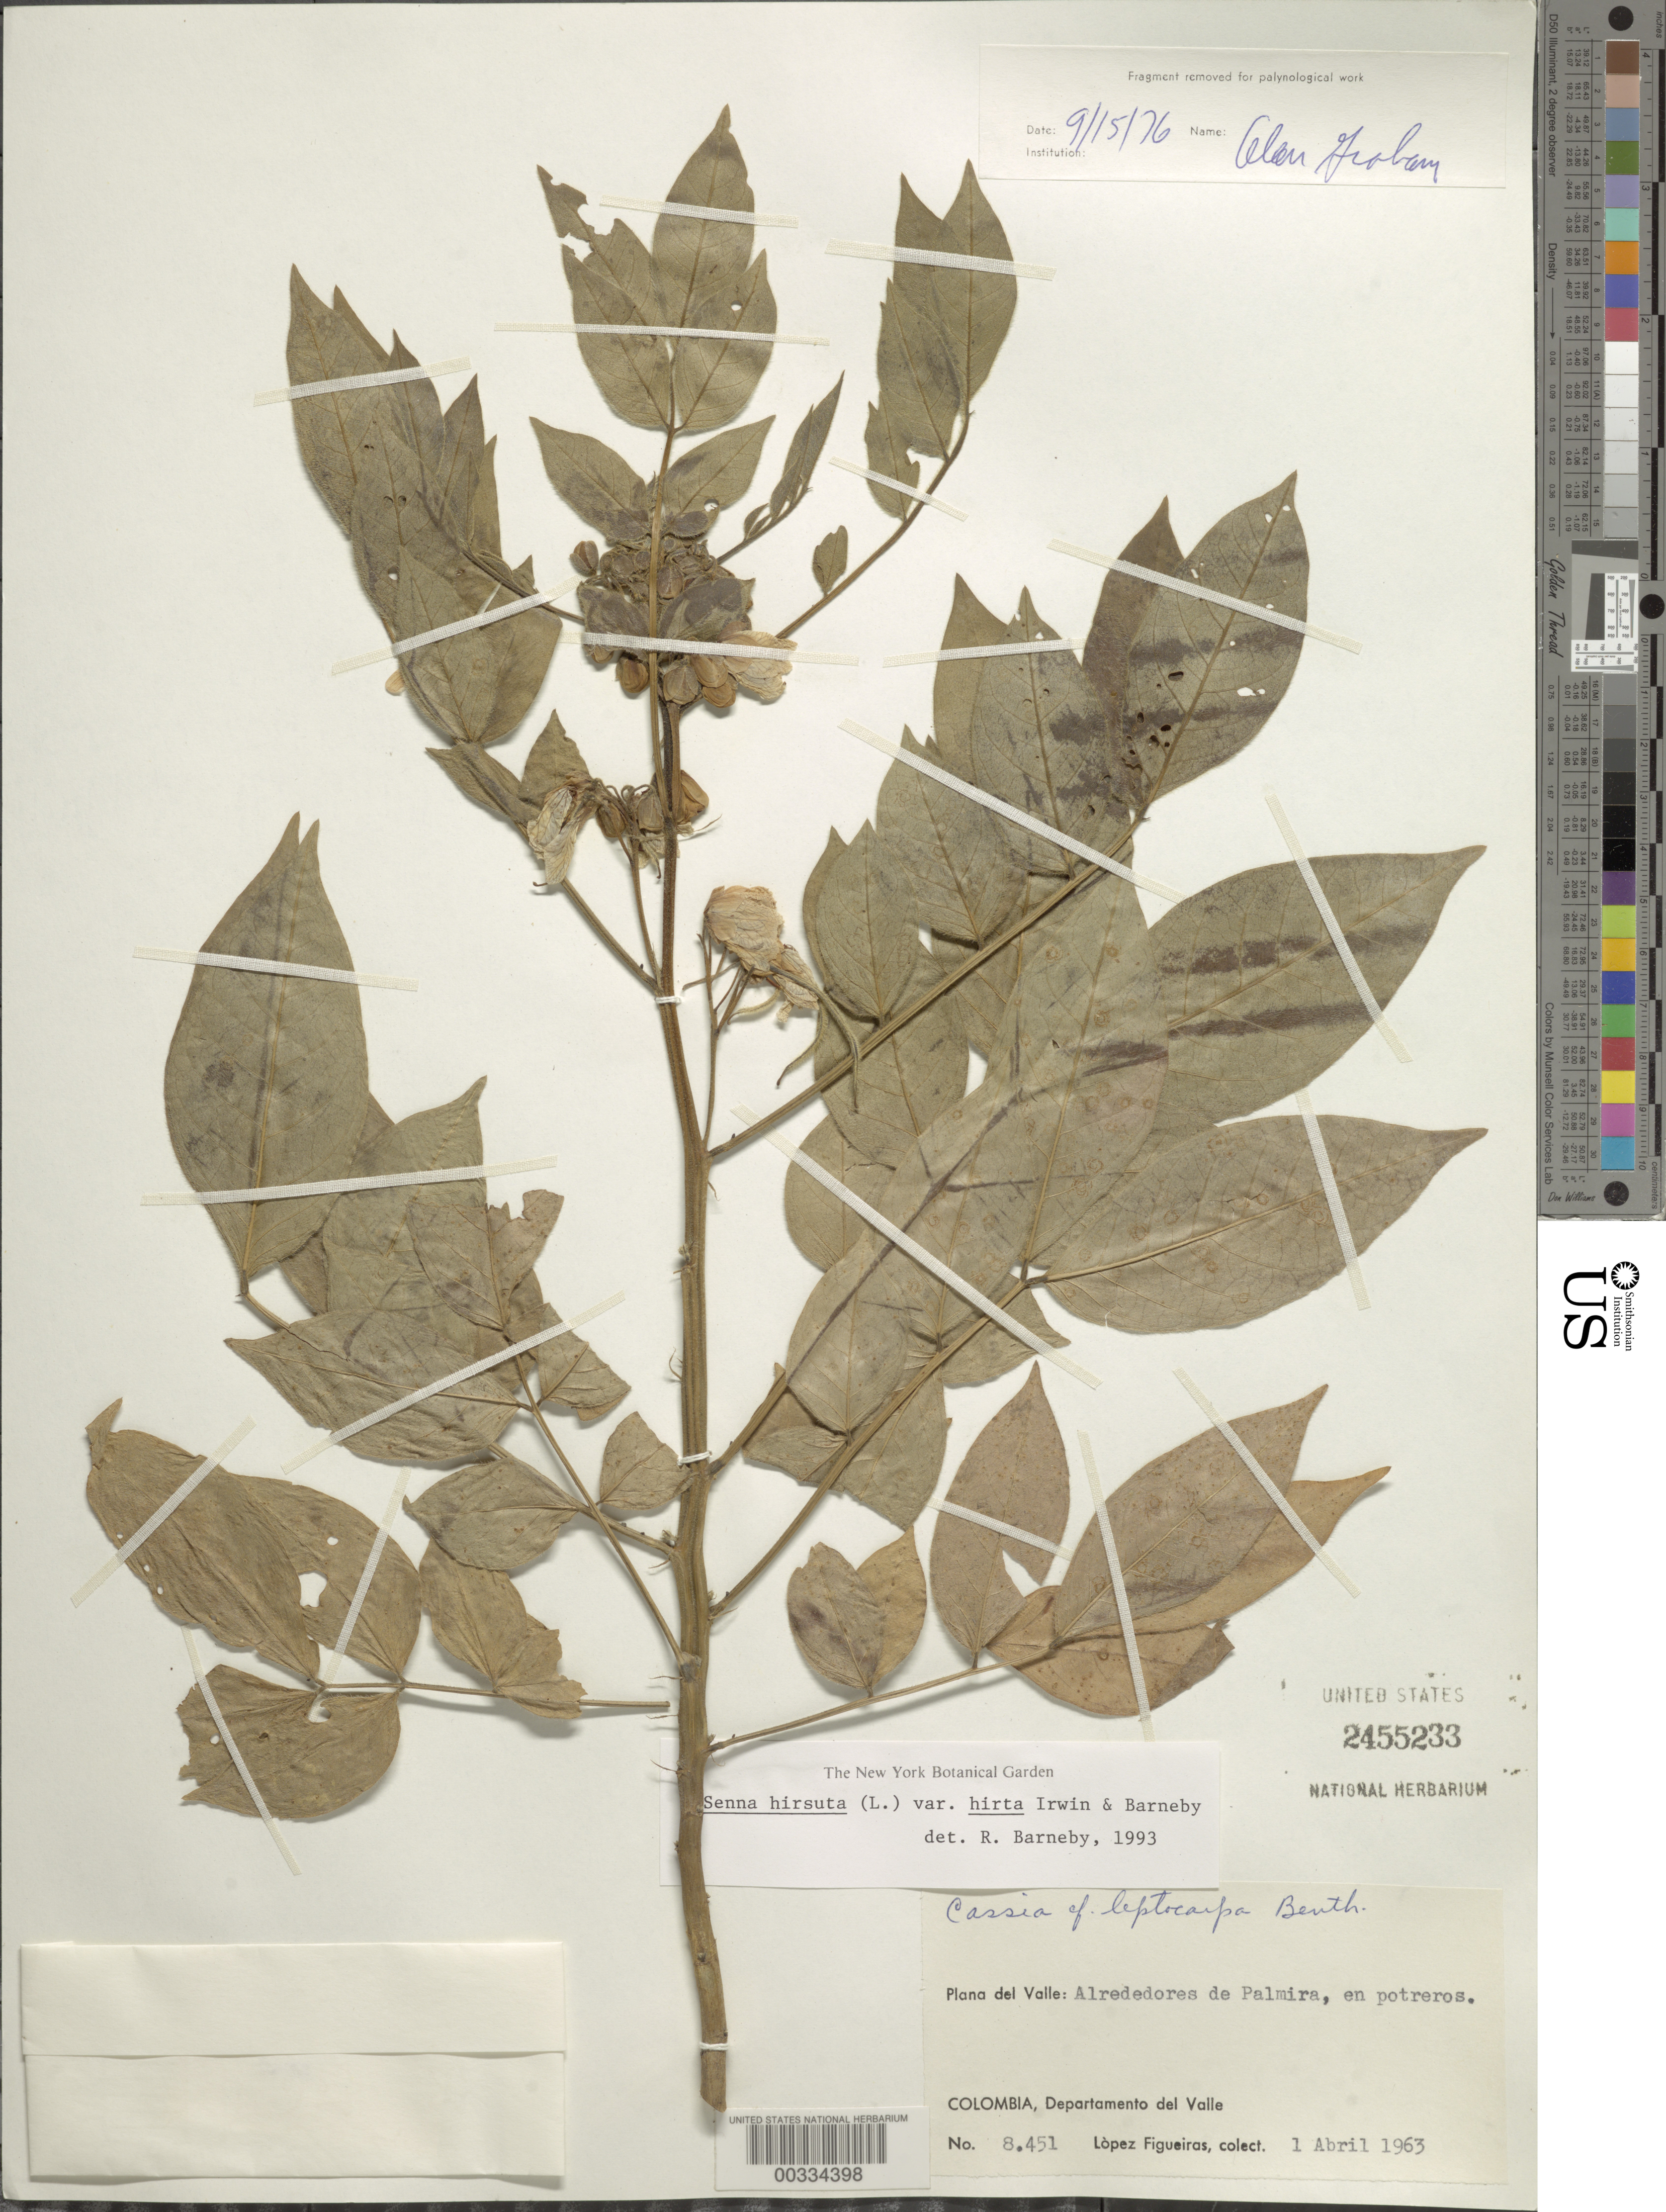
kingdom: Plantae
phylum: Tracheophyta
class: Magnoliopsida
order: Fabales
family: Fabaceae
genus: Senna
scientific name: Senna hirsuta var. hirta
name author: H.S. Irwin & Barneby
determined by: Barneby, Rupert C., (NY)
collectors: M. López Figueiras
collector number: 8451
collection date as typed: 01 Apr 1963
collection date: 1963-04-01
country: Colombia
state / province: Valle del Cauca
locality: Palmira and vicinity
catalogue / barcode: US 2455233